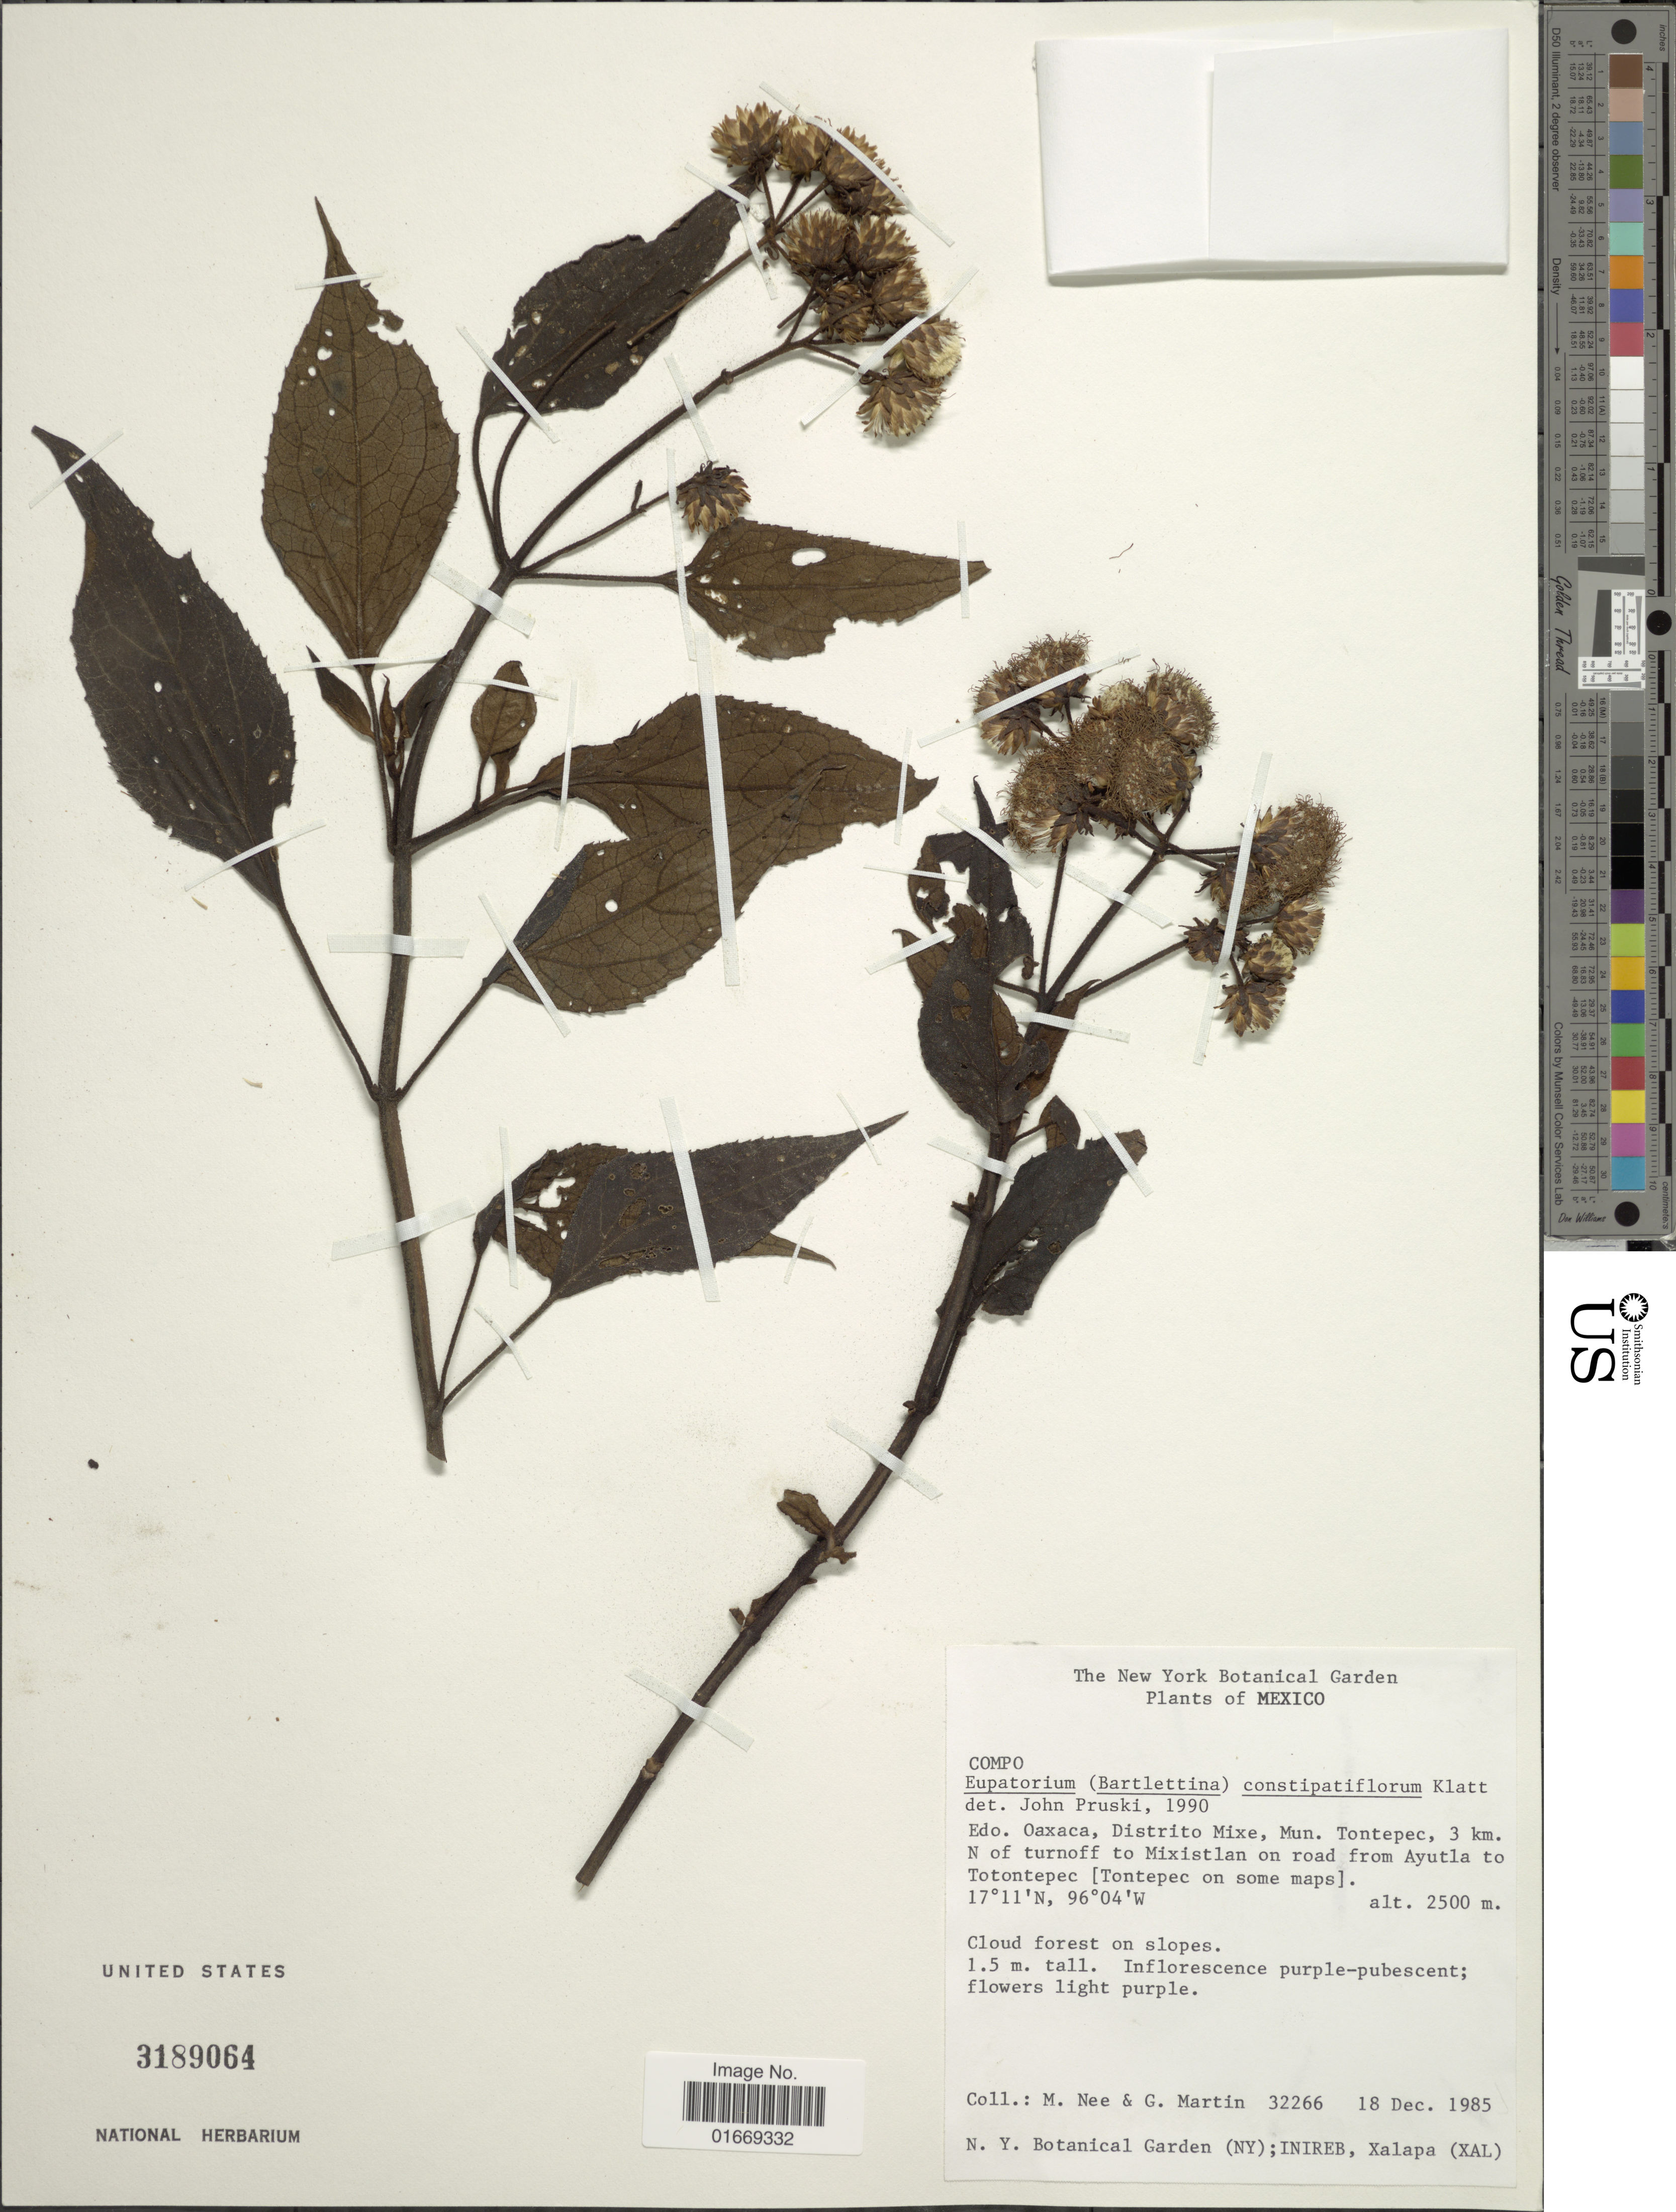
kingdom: Plantae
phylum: Tracheophyta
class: Magnoliopsida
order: Asterales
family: Asteraceae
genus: Bartlettina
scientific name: Bartlettina constipatiflora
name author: (Klatt) R.M. King & H. Rob.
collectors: M. Nee & G. Martin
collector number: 32266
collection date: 1985-12-18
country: Mexico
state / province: Oaxaca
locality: Edo. Oaxaca, Distrito Mixe, Mun. Tontepec, 3 km. N of turnoff to Mixistlan on road from Ayutla to Totontepec [Tontepec on some maps]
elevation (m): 2500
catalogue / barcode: US 3189064